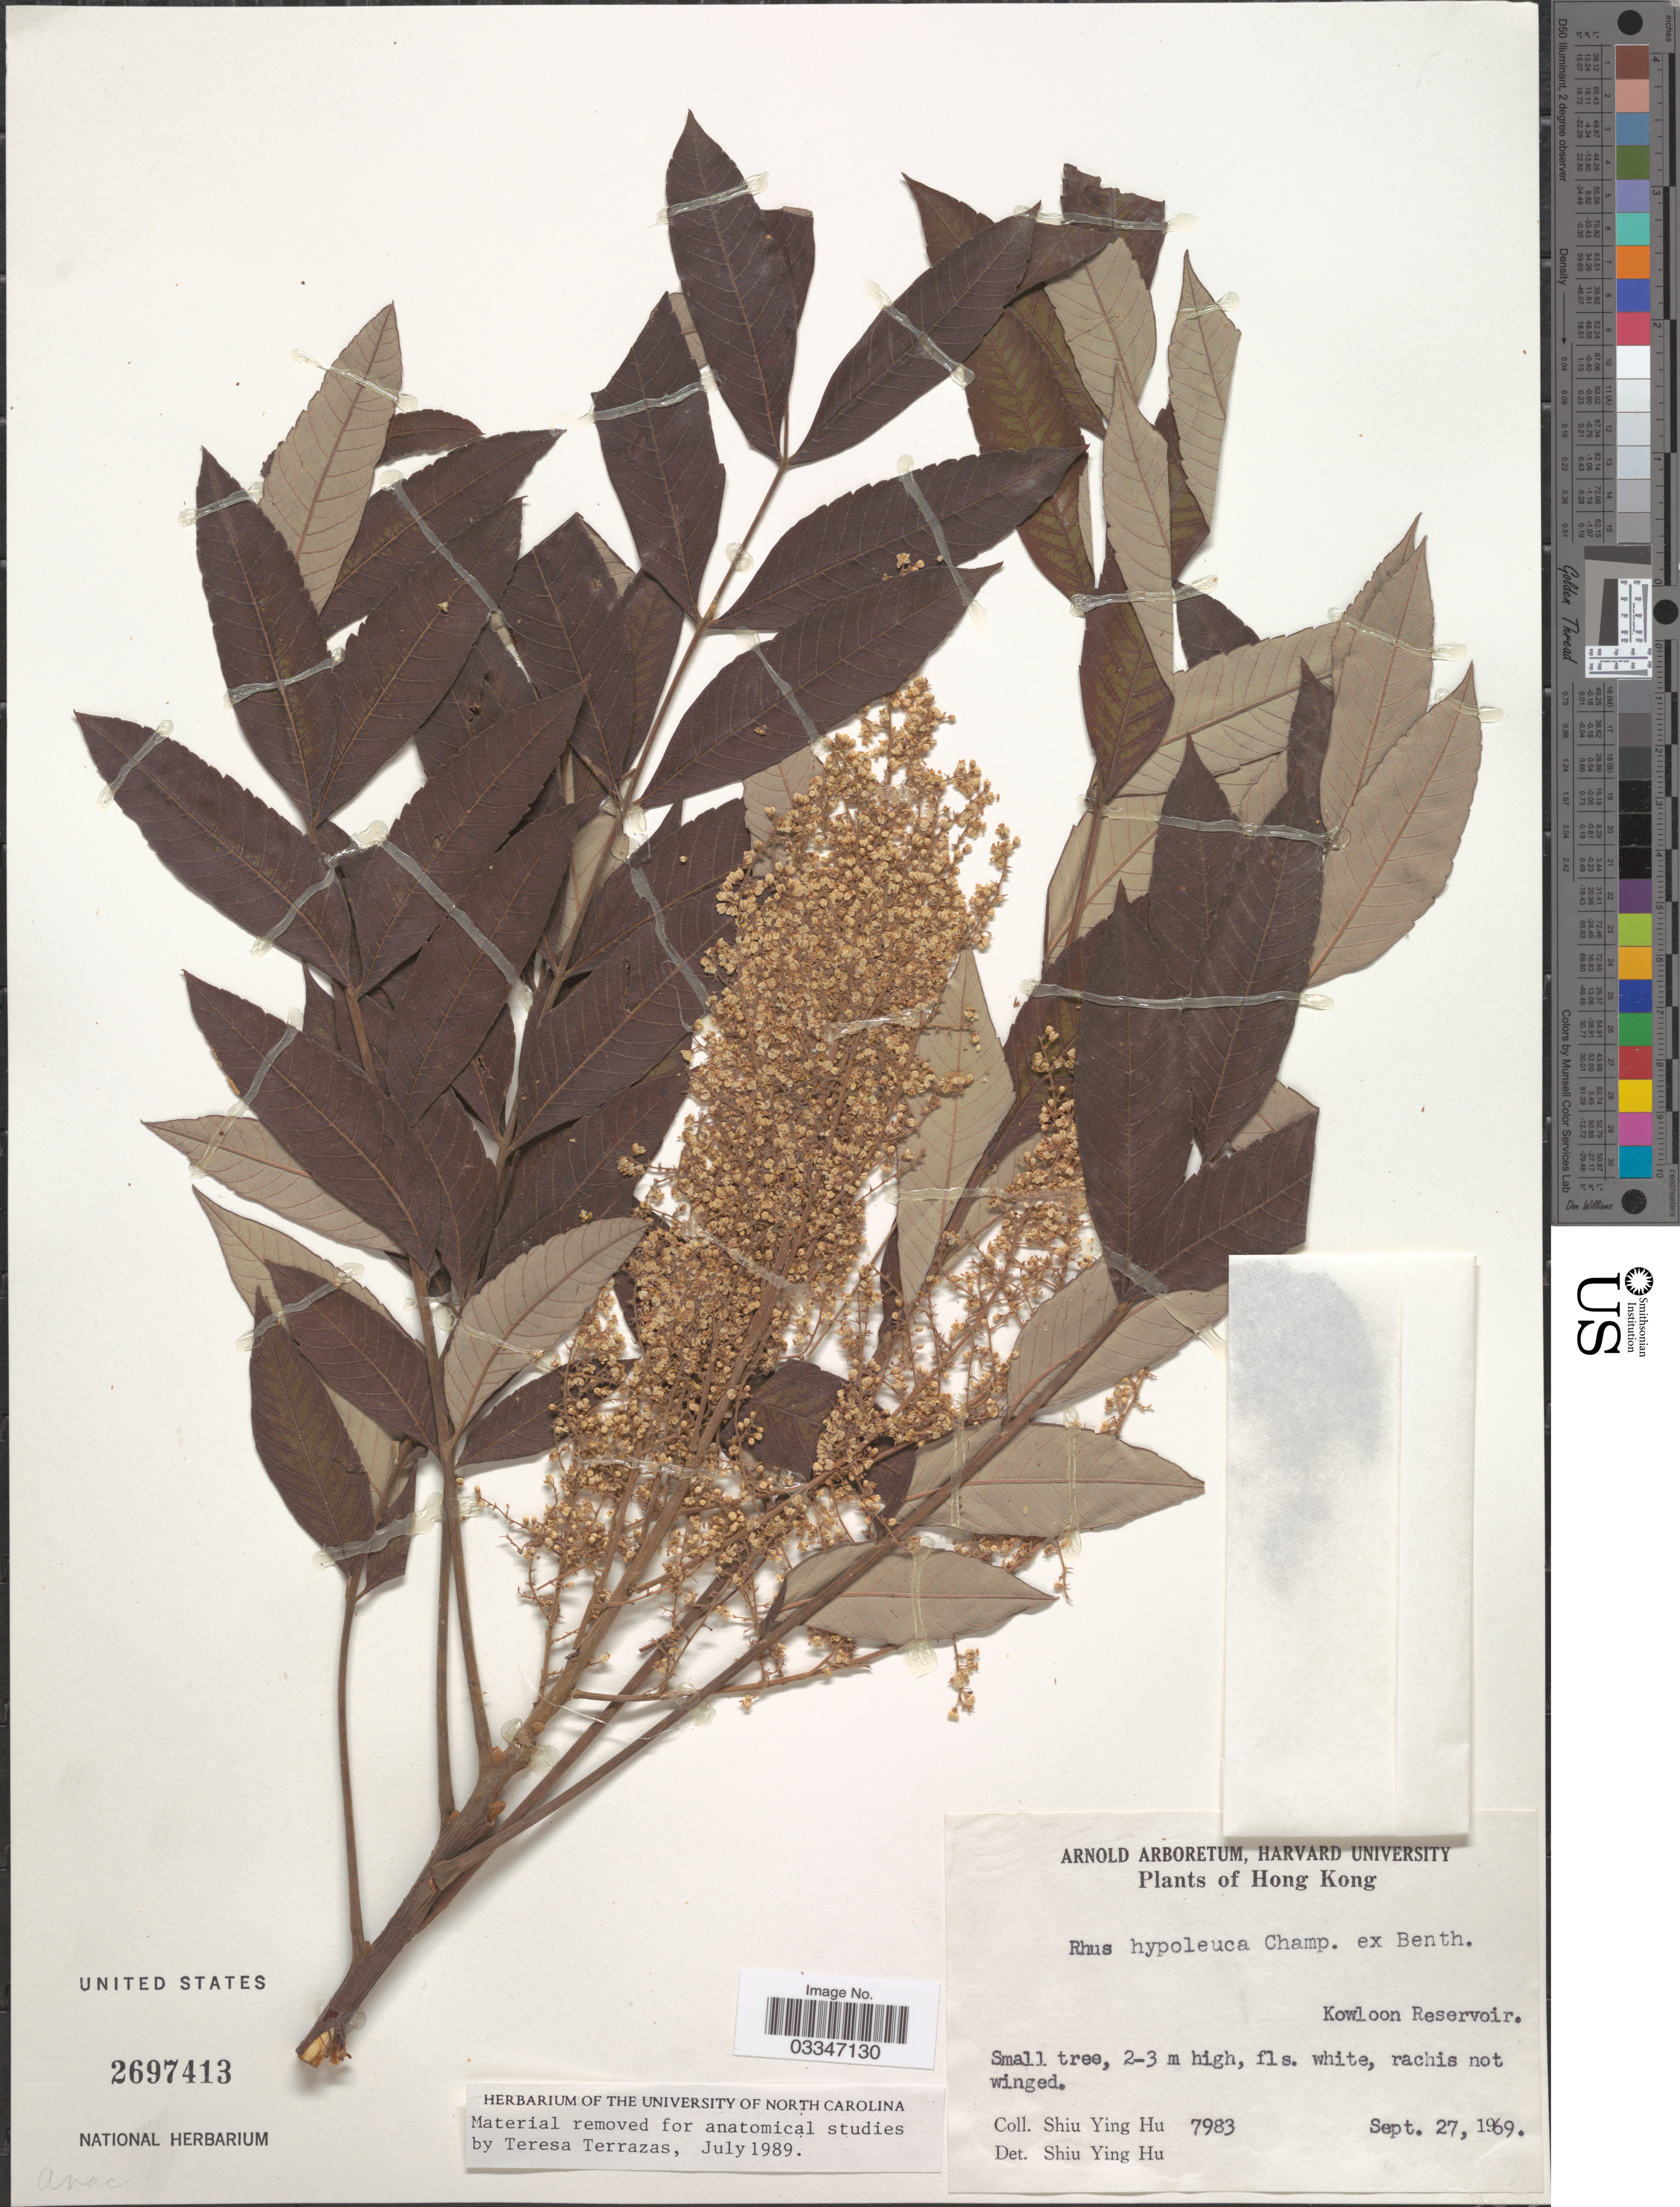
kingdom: Plantae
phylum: Tracheophyta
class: Magnoliopsida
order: Sapindales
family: Anacardiaceae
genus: Rhus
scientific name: Rhus hypoleuca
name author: Champ. ex Benth.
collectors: S. Y. Hu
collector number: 7983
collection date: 1969-09-27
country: China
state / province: Hong Kong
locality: Kowloon Reservoir.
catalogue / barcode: US 2697413